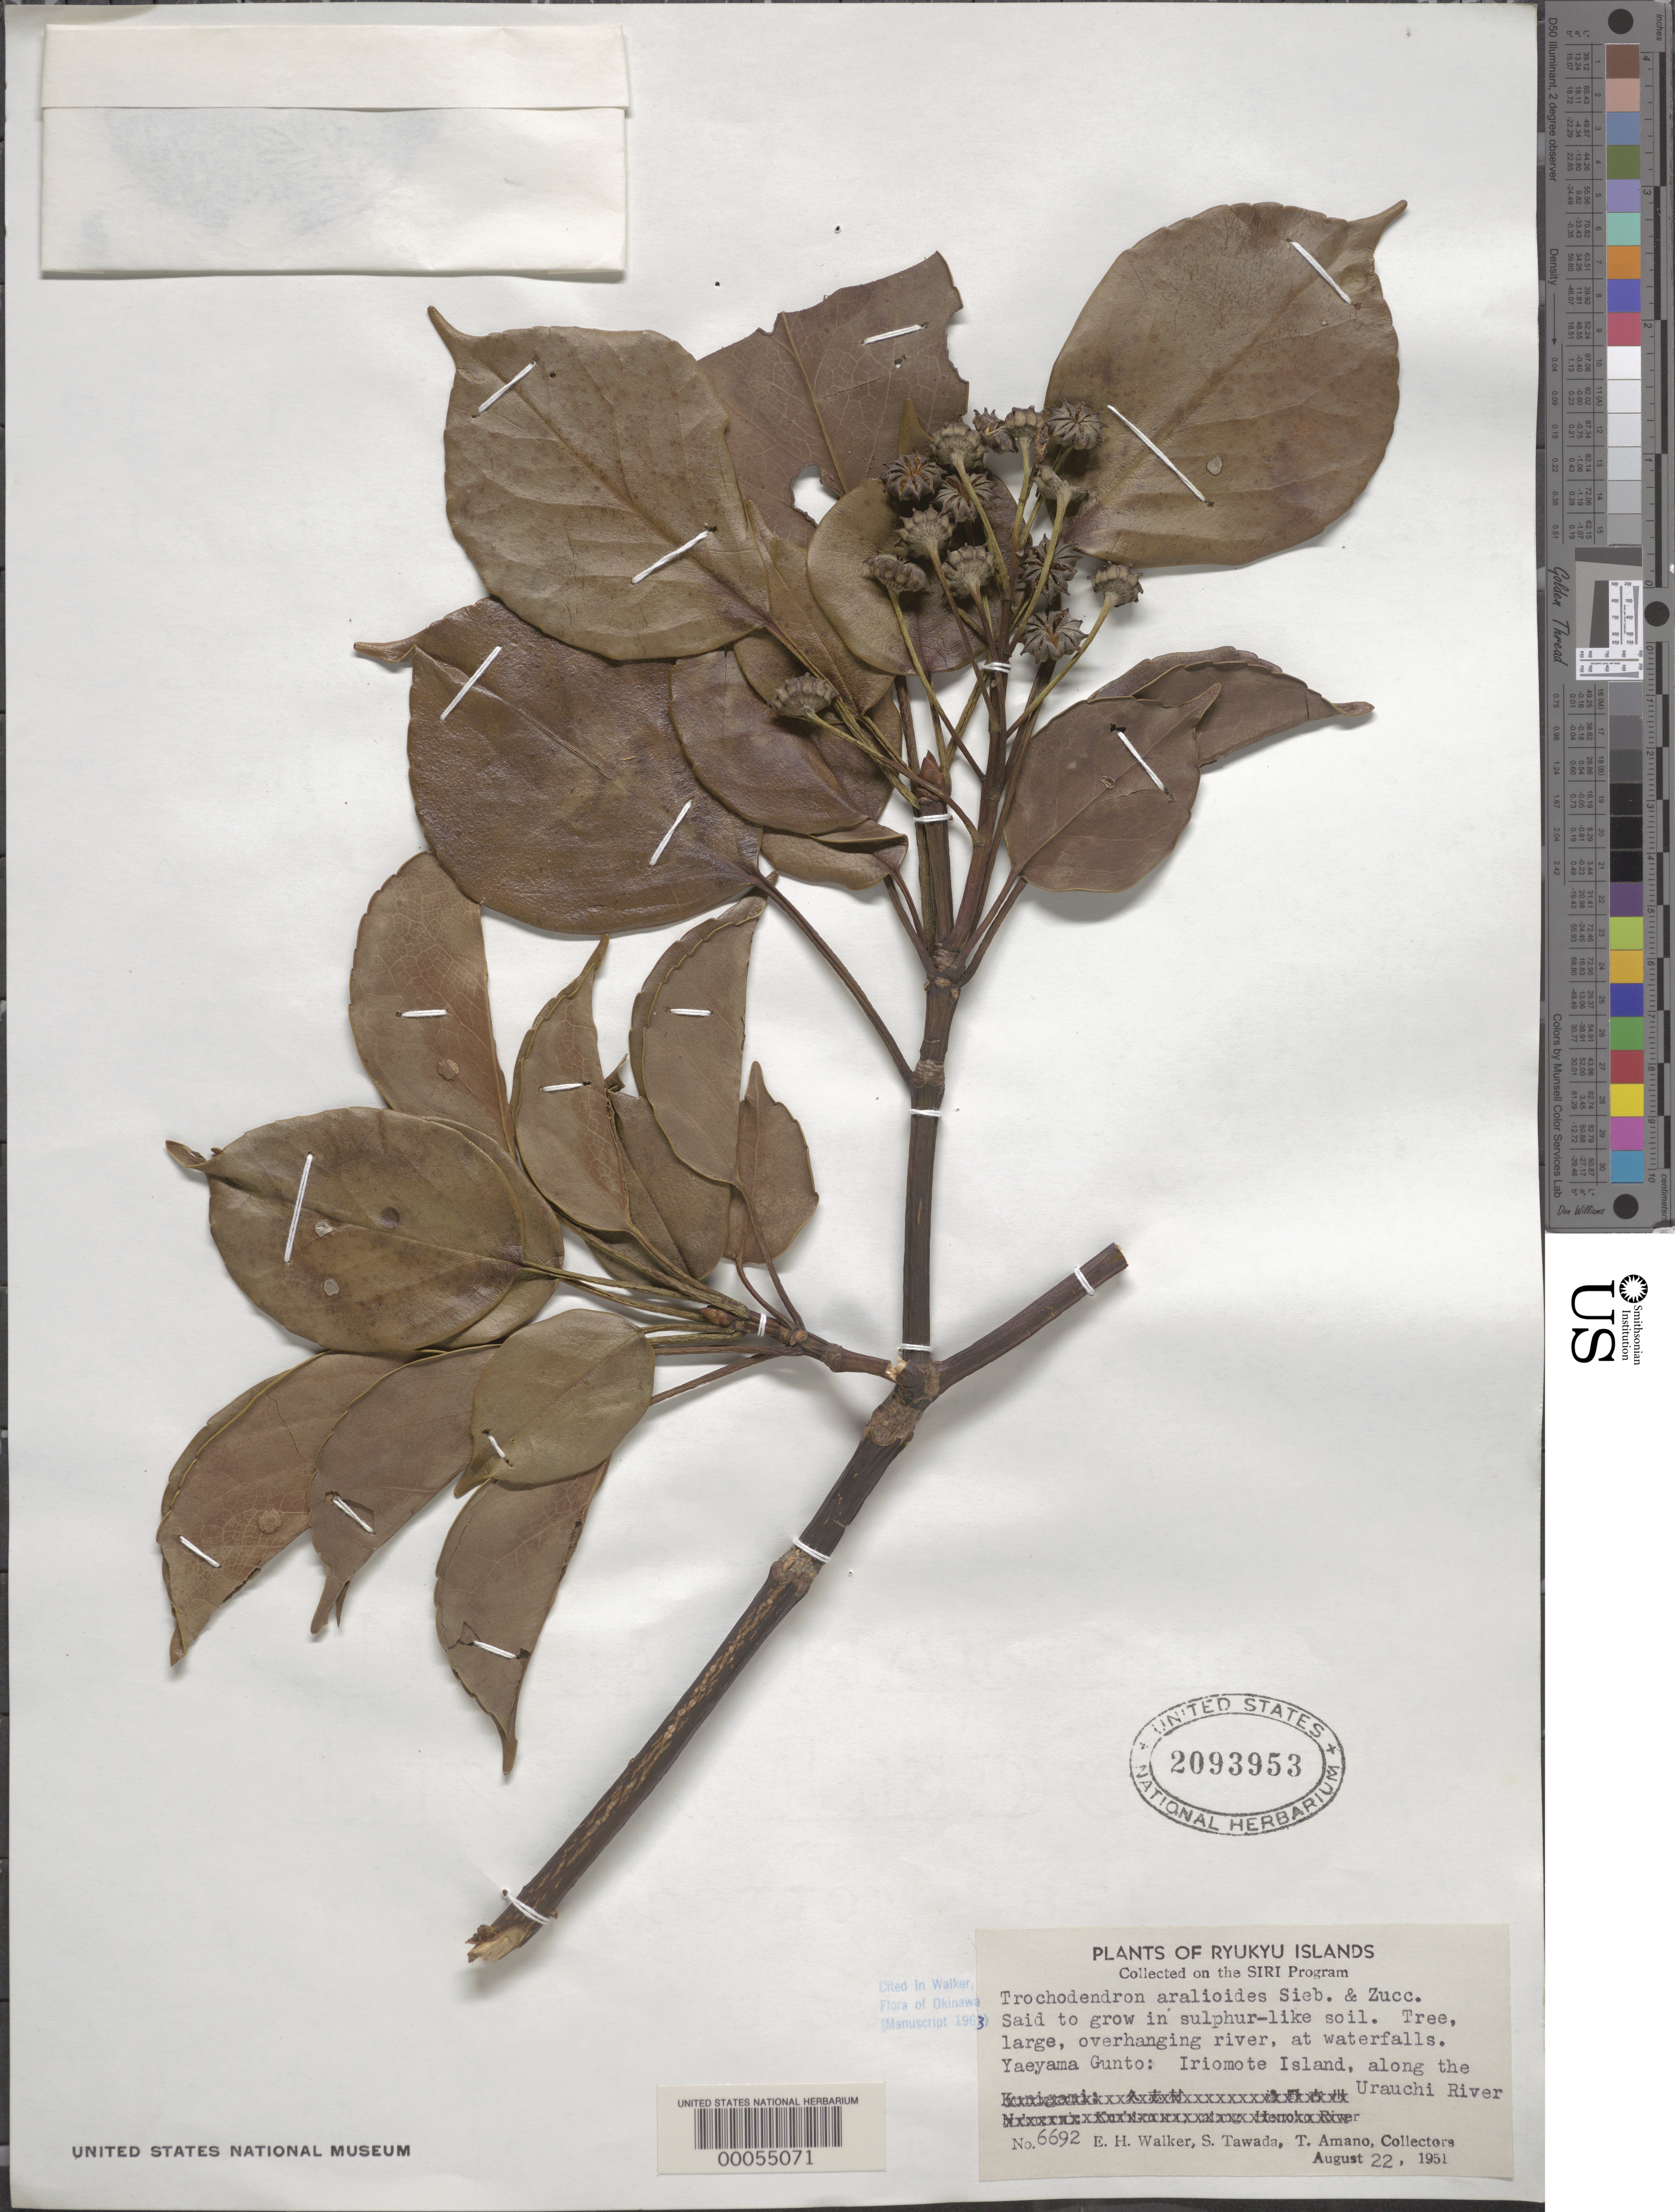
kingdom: Plantae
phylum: Tracheophyta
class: Magnoliopsida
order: Trochodendrales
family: Trochodendraceae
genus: Trochodendron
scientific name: Trochodendron aralioides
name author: Siebold & Zucc.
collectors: E. H. Walker, S. Tawada & T. Amano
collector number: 6692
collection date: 1951-08-22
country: Japan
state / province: Okinawa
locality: Ryukyu Islands. Yaeyama Gunto: Iriomonte Island, along the Urauchi River.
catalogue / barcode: US 2093953